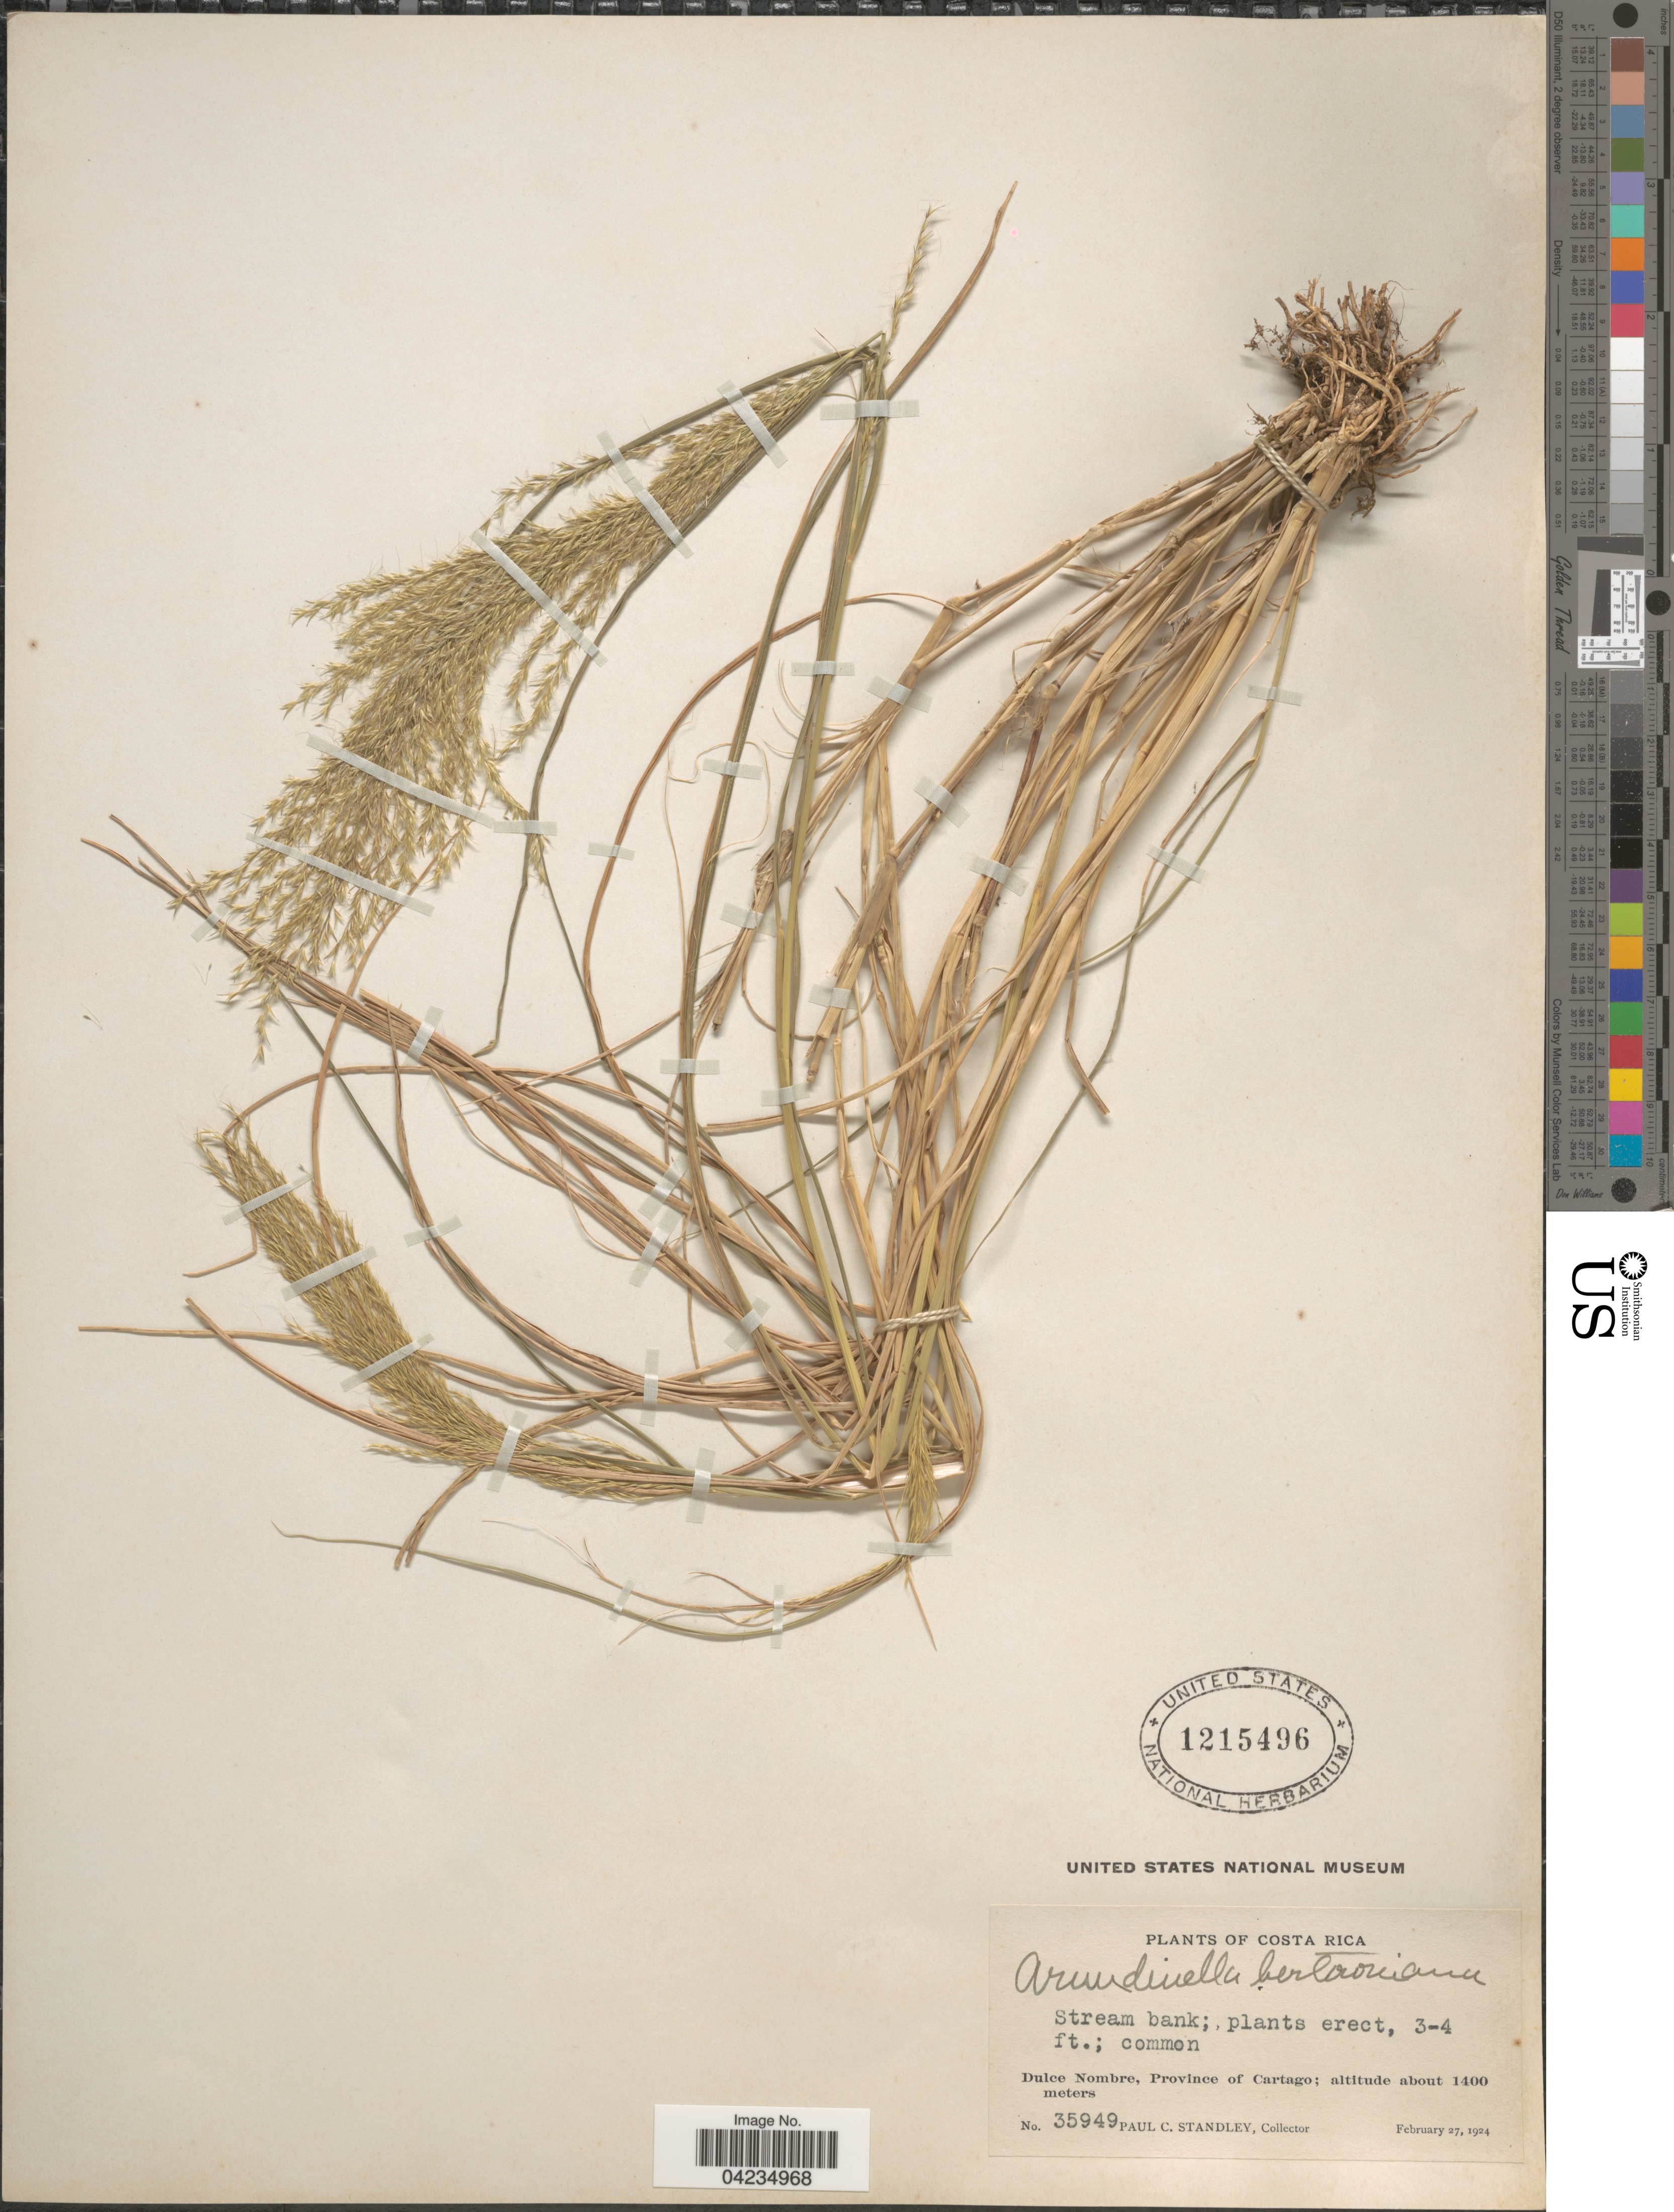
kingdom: Plantae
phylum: Tracheophyta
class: Liliopsida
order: Poales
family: Poaceae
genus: Arundinella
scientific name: Arundinella berteroniana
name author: (Schult.) Hitchc. & Chase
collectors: P. C. Standley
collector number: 35949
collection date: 1924-02-27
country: Costa Rica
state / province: Cartago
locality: Dulce Nombre.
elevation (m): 1400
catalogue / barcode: US 1215496